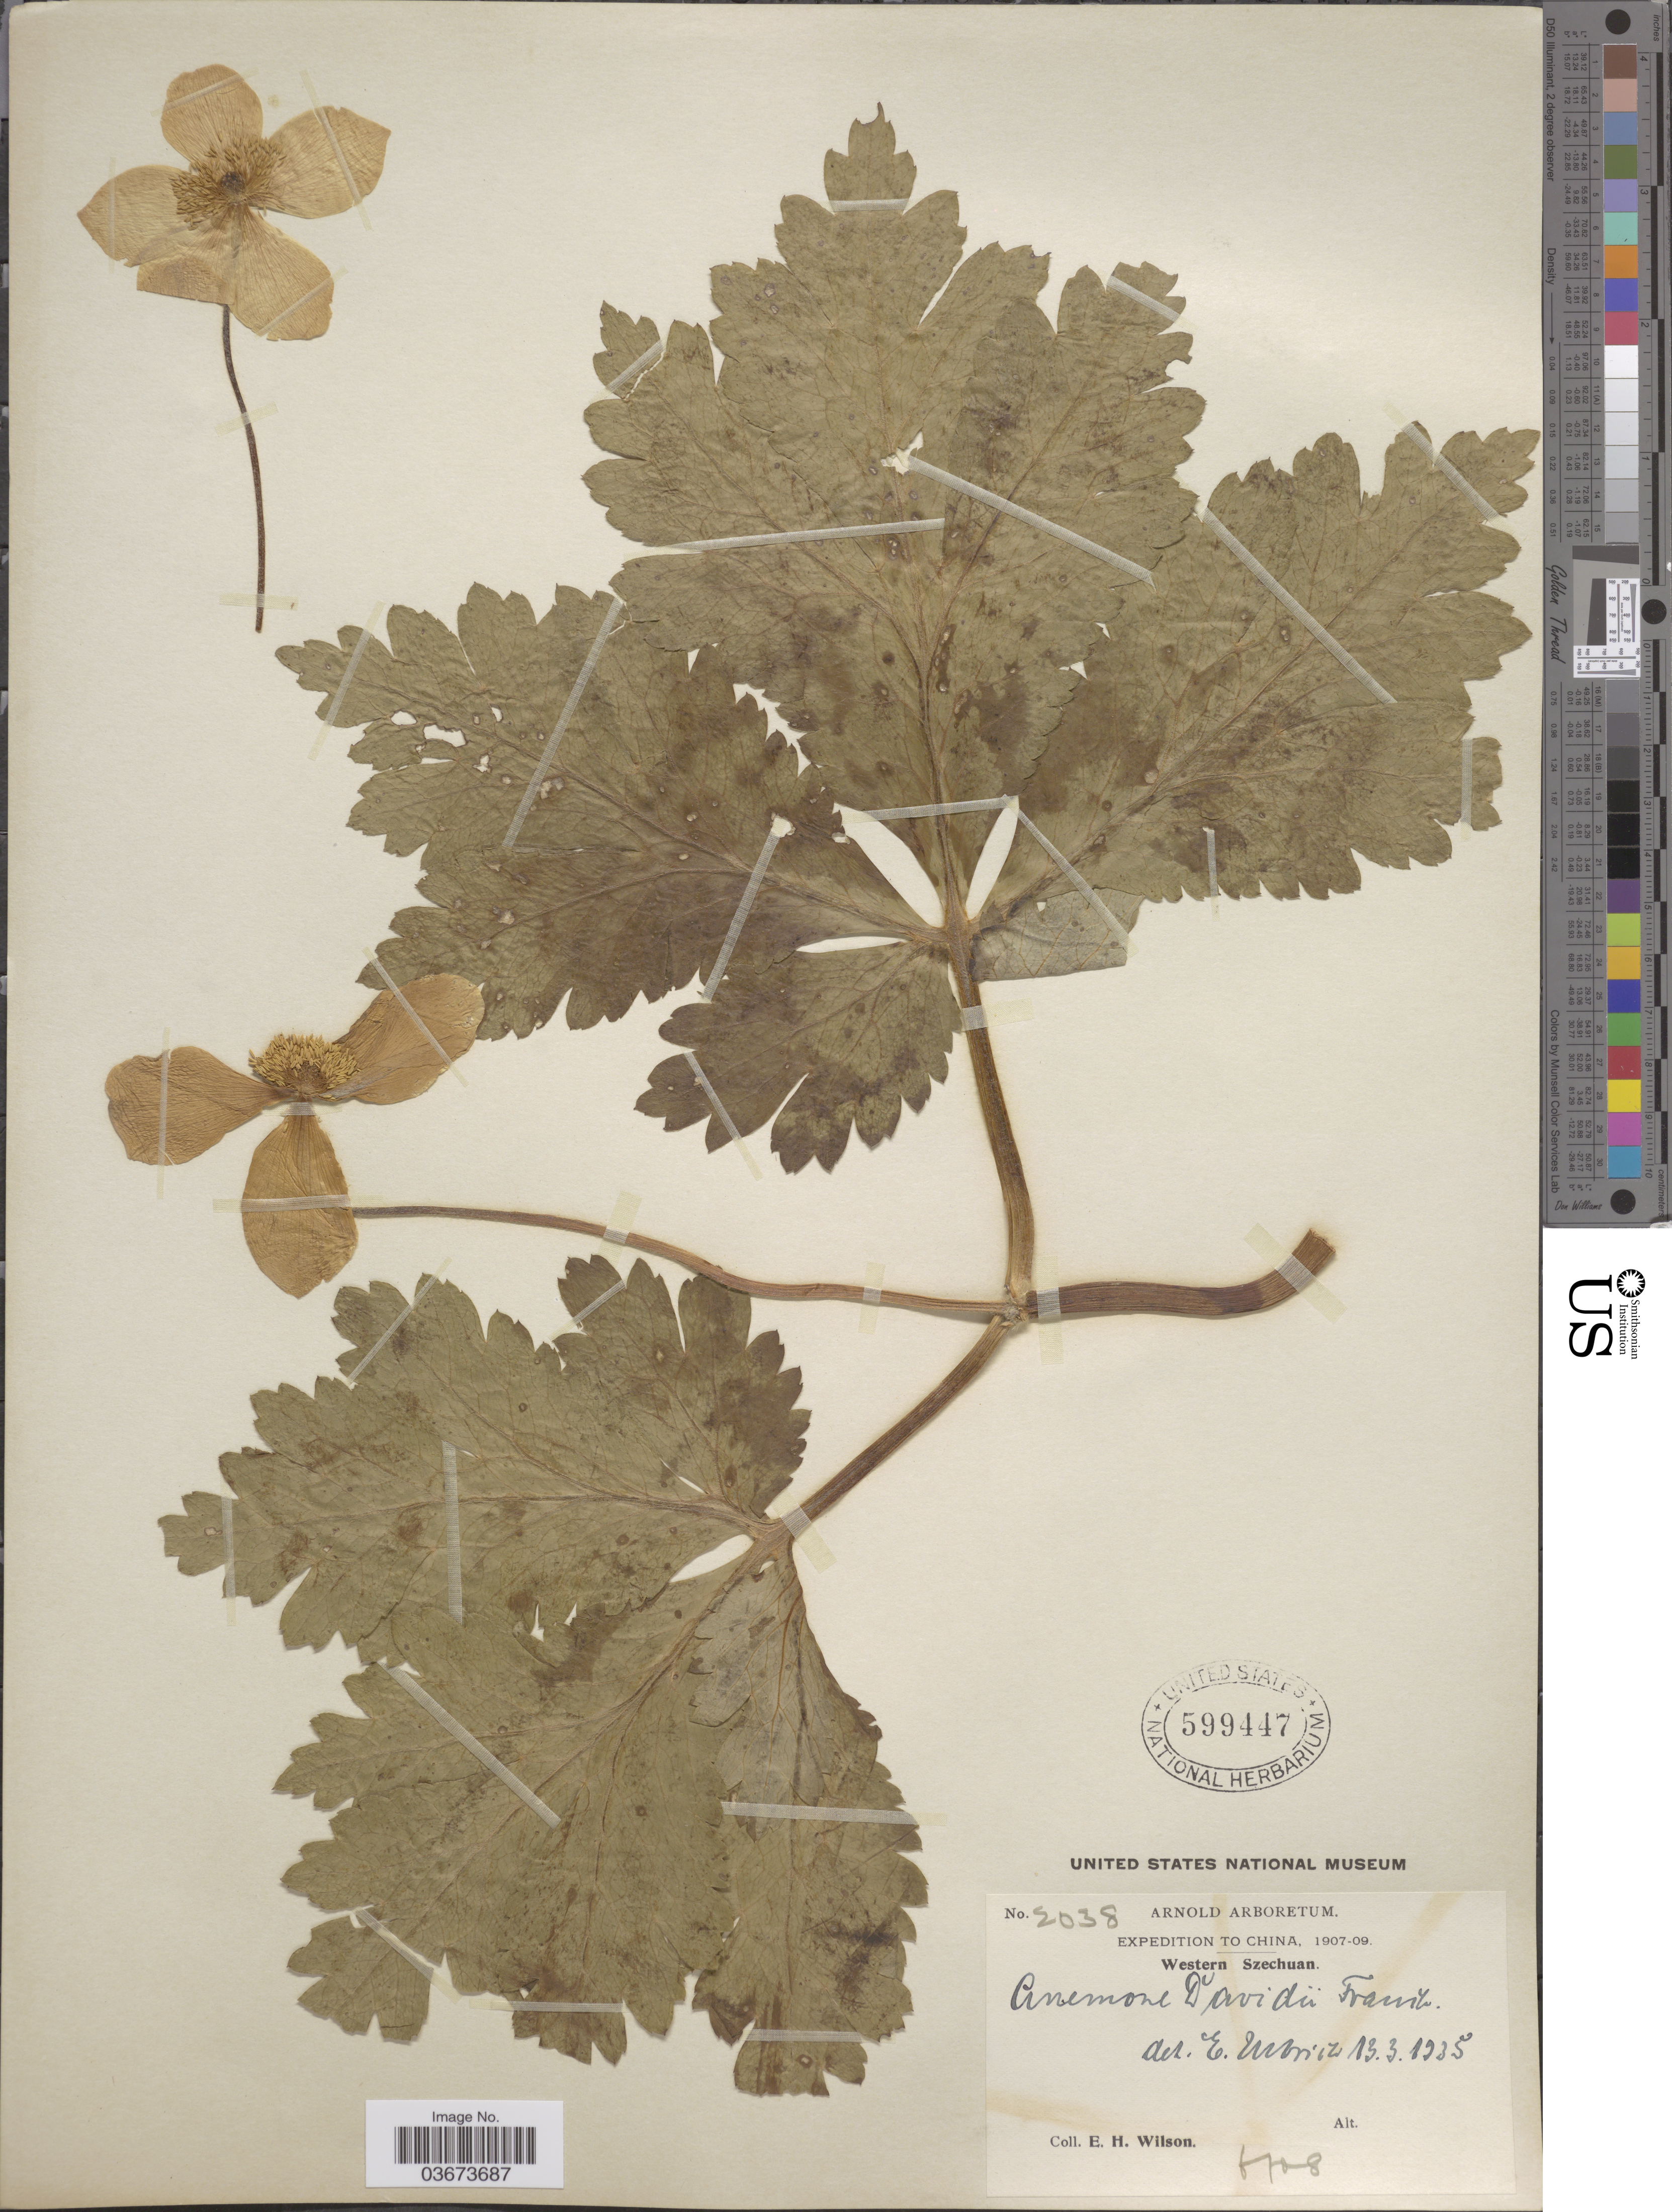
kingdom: Plantae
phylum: Tracheophyta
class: Magnoliopsida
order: Ranunculales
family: Ranunculaceae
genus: Anemone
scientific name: Anemone davidii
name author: Franch.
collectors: E. Wilson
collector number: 2038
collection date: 1908-06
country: China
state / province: Sichuan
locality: Western Szechuan.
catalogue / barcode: US 599447